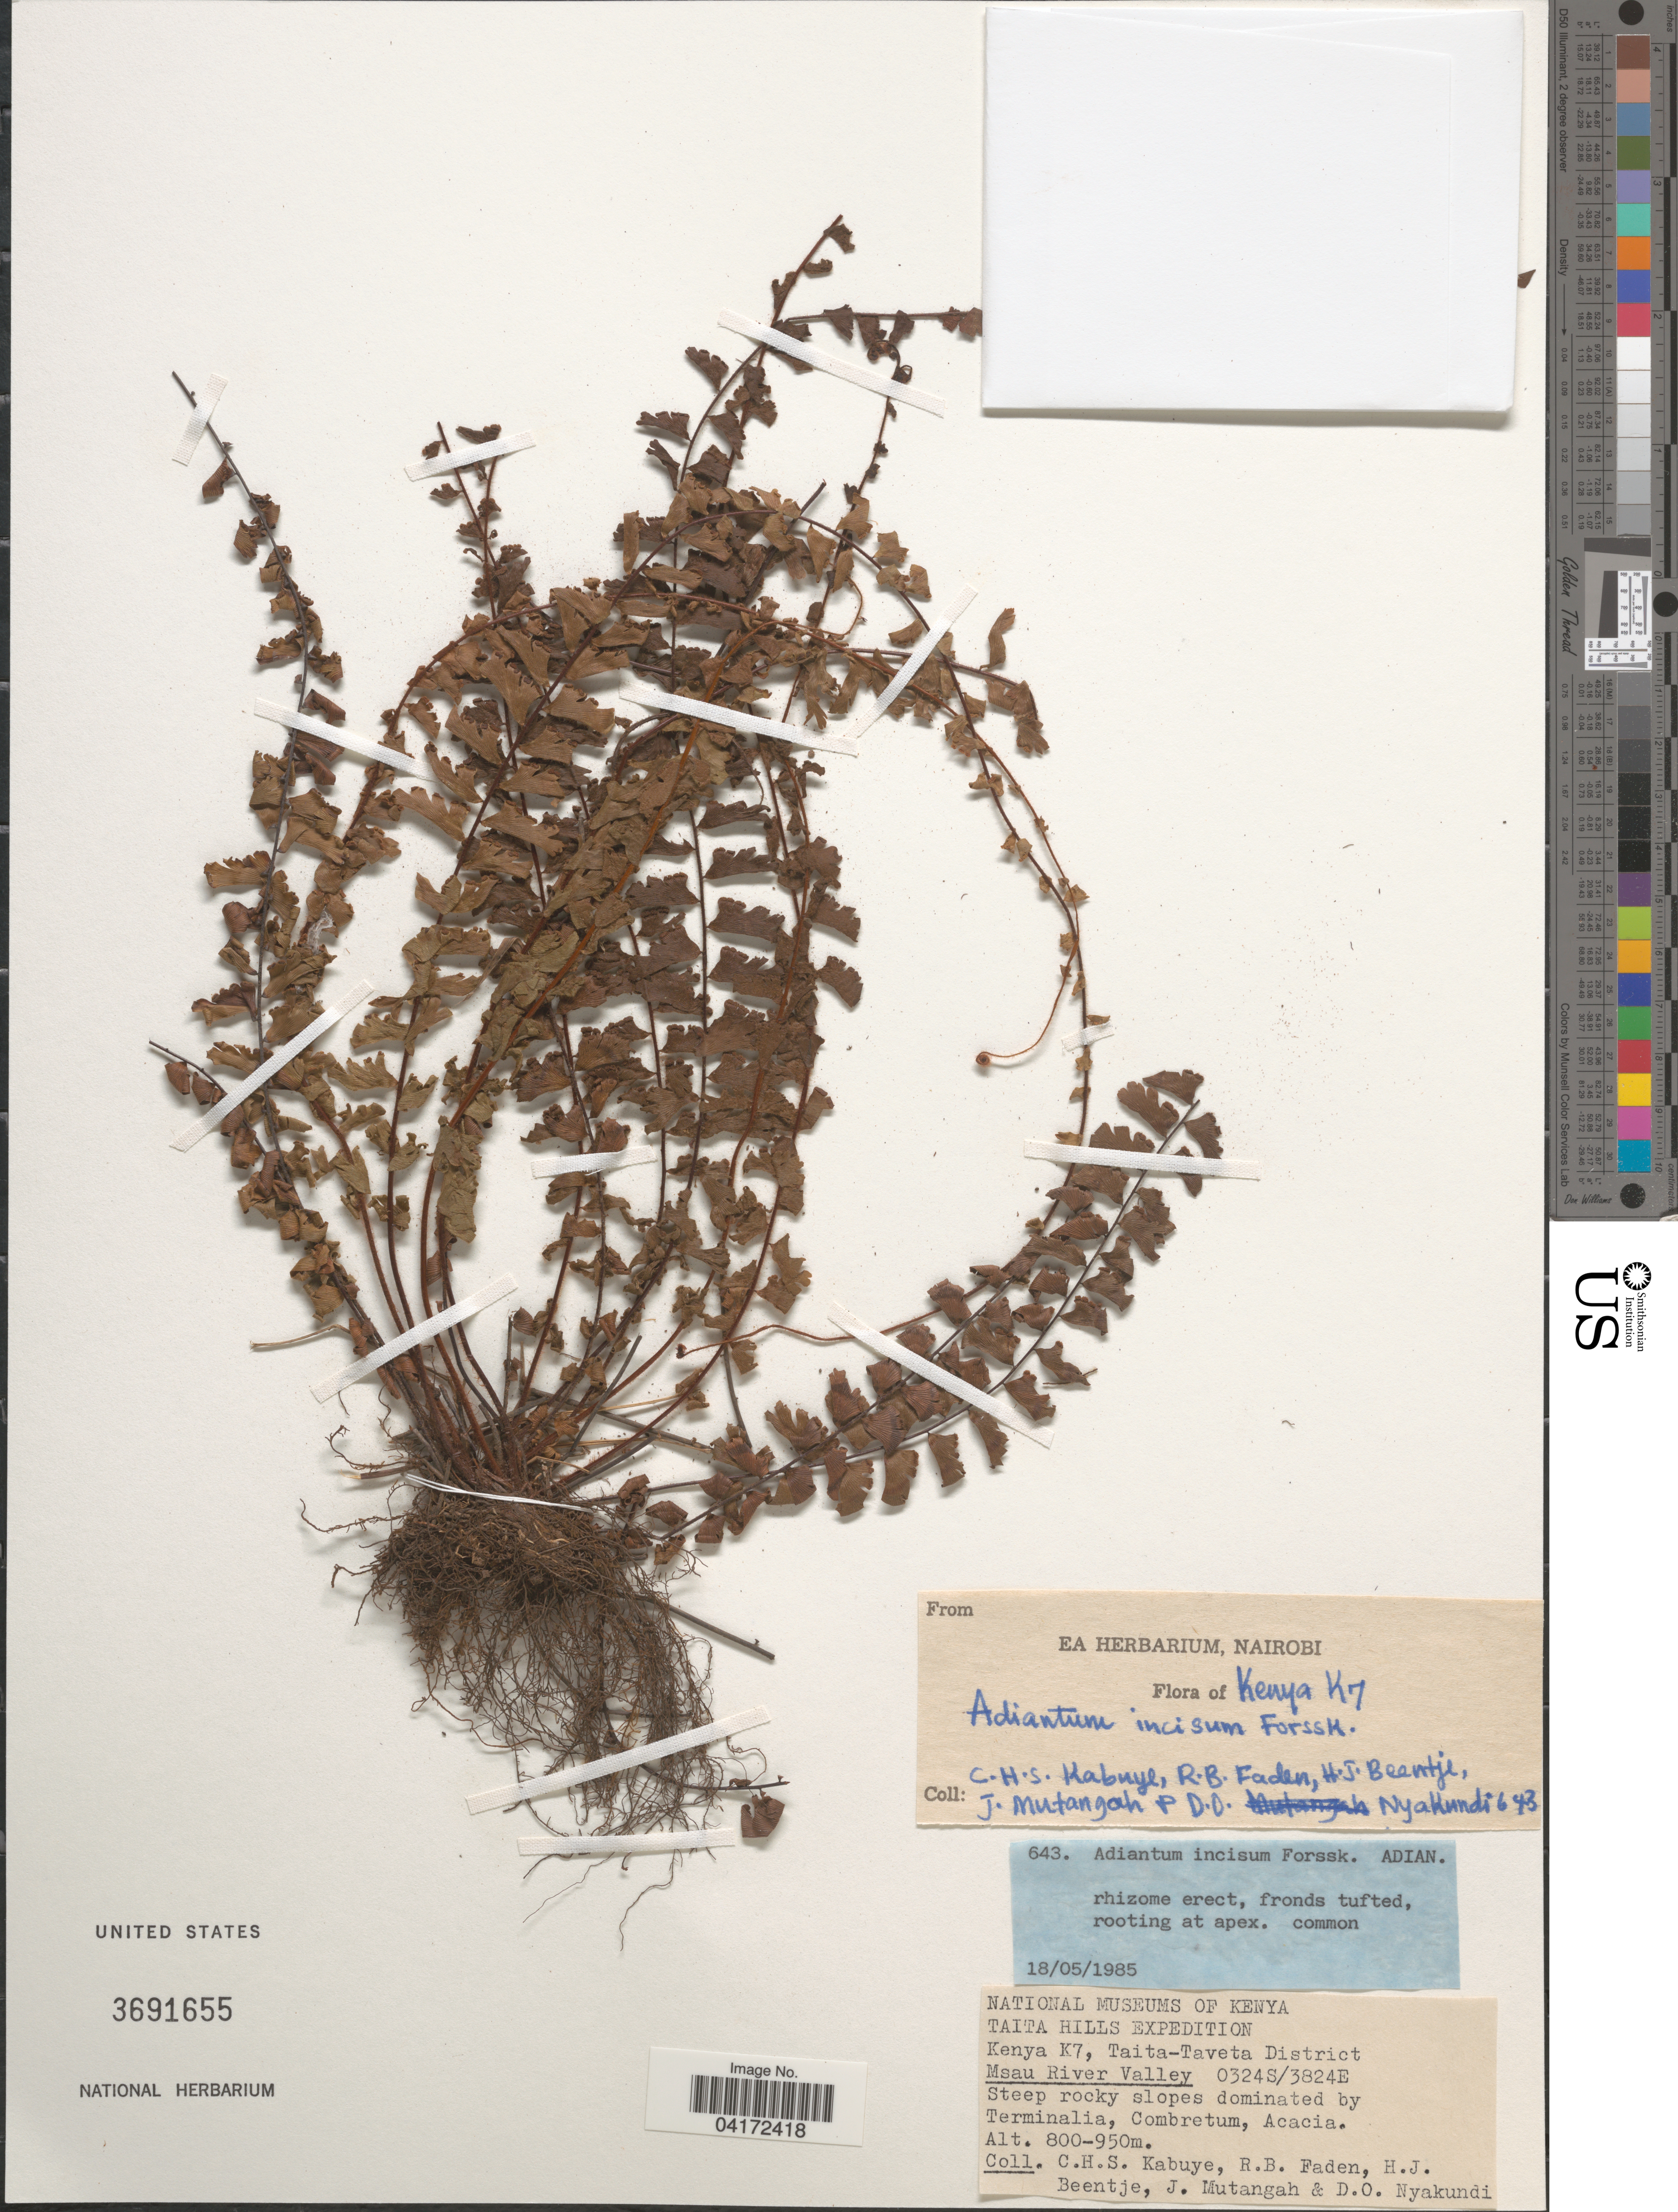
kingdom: Plantae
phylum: Tracheophyta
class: Polypodiopsida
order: Polypodiales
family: Pteridaceae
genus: Adiantum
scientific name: Adiantum incisum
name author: Forssk.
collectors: C. Kabuye, R. B. Faden, H. J. Beentje, J. Mutangah & D. Nyakundi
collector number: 643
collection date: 1985-05-18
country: Kenya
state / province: Taita Taveta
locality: Taita Hills Expedition. K7, Taita-Taveta District. Msau River Valley.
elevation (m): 800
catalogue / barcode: US 3691655